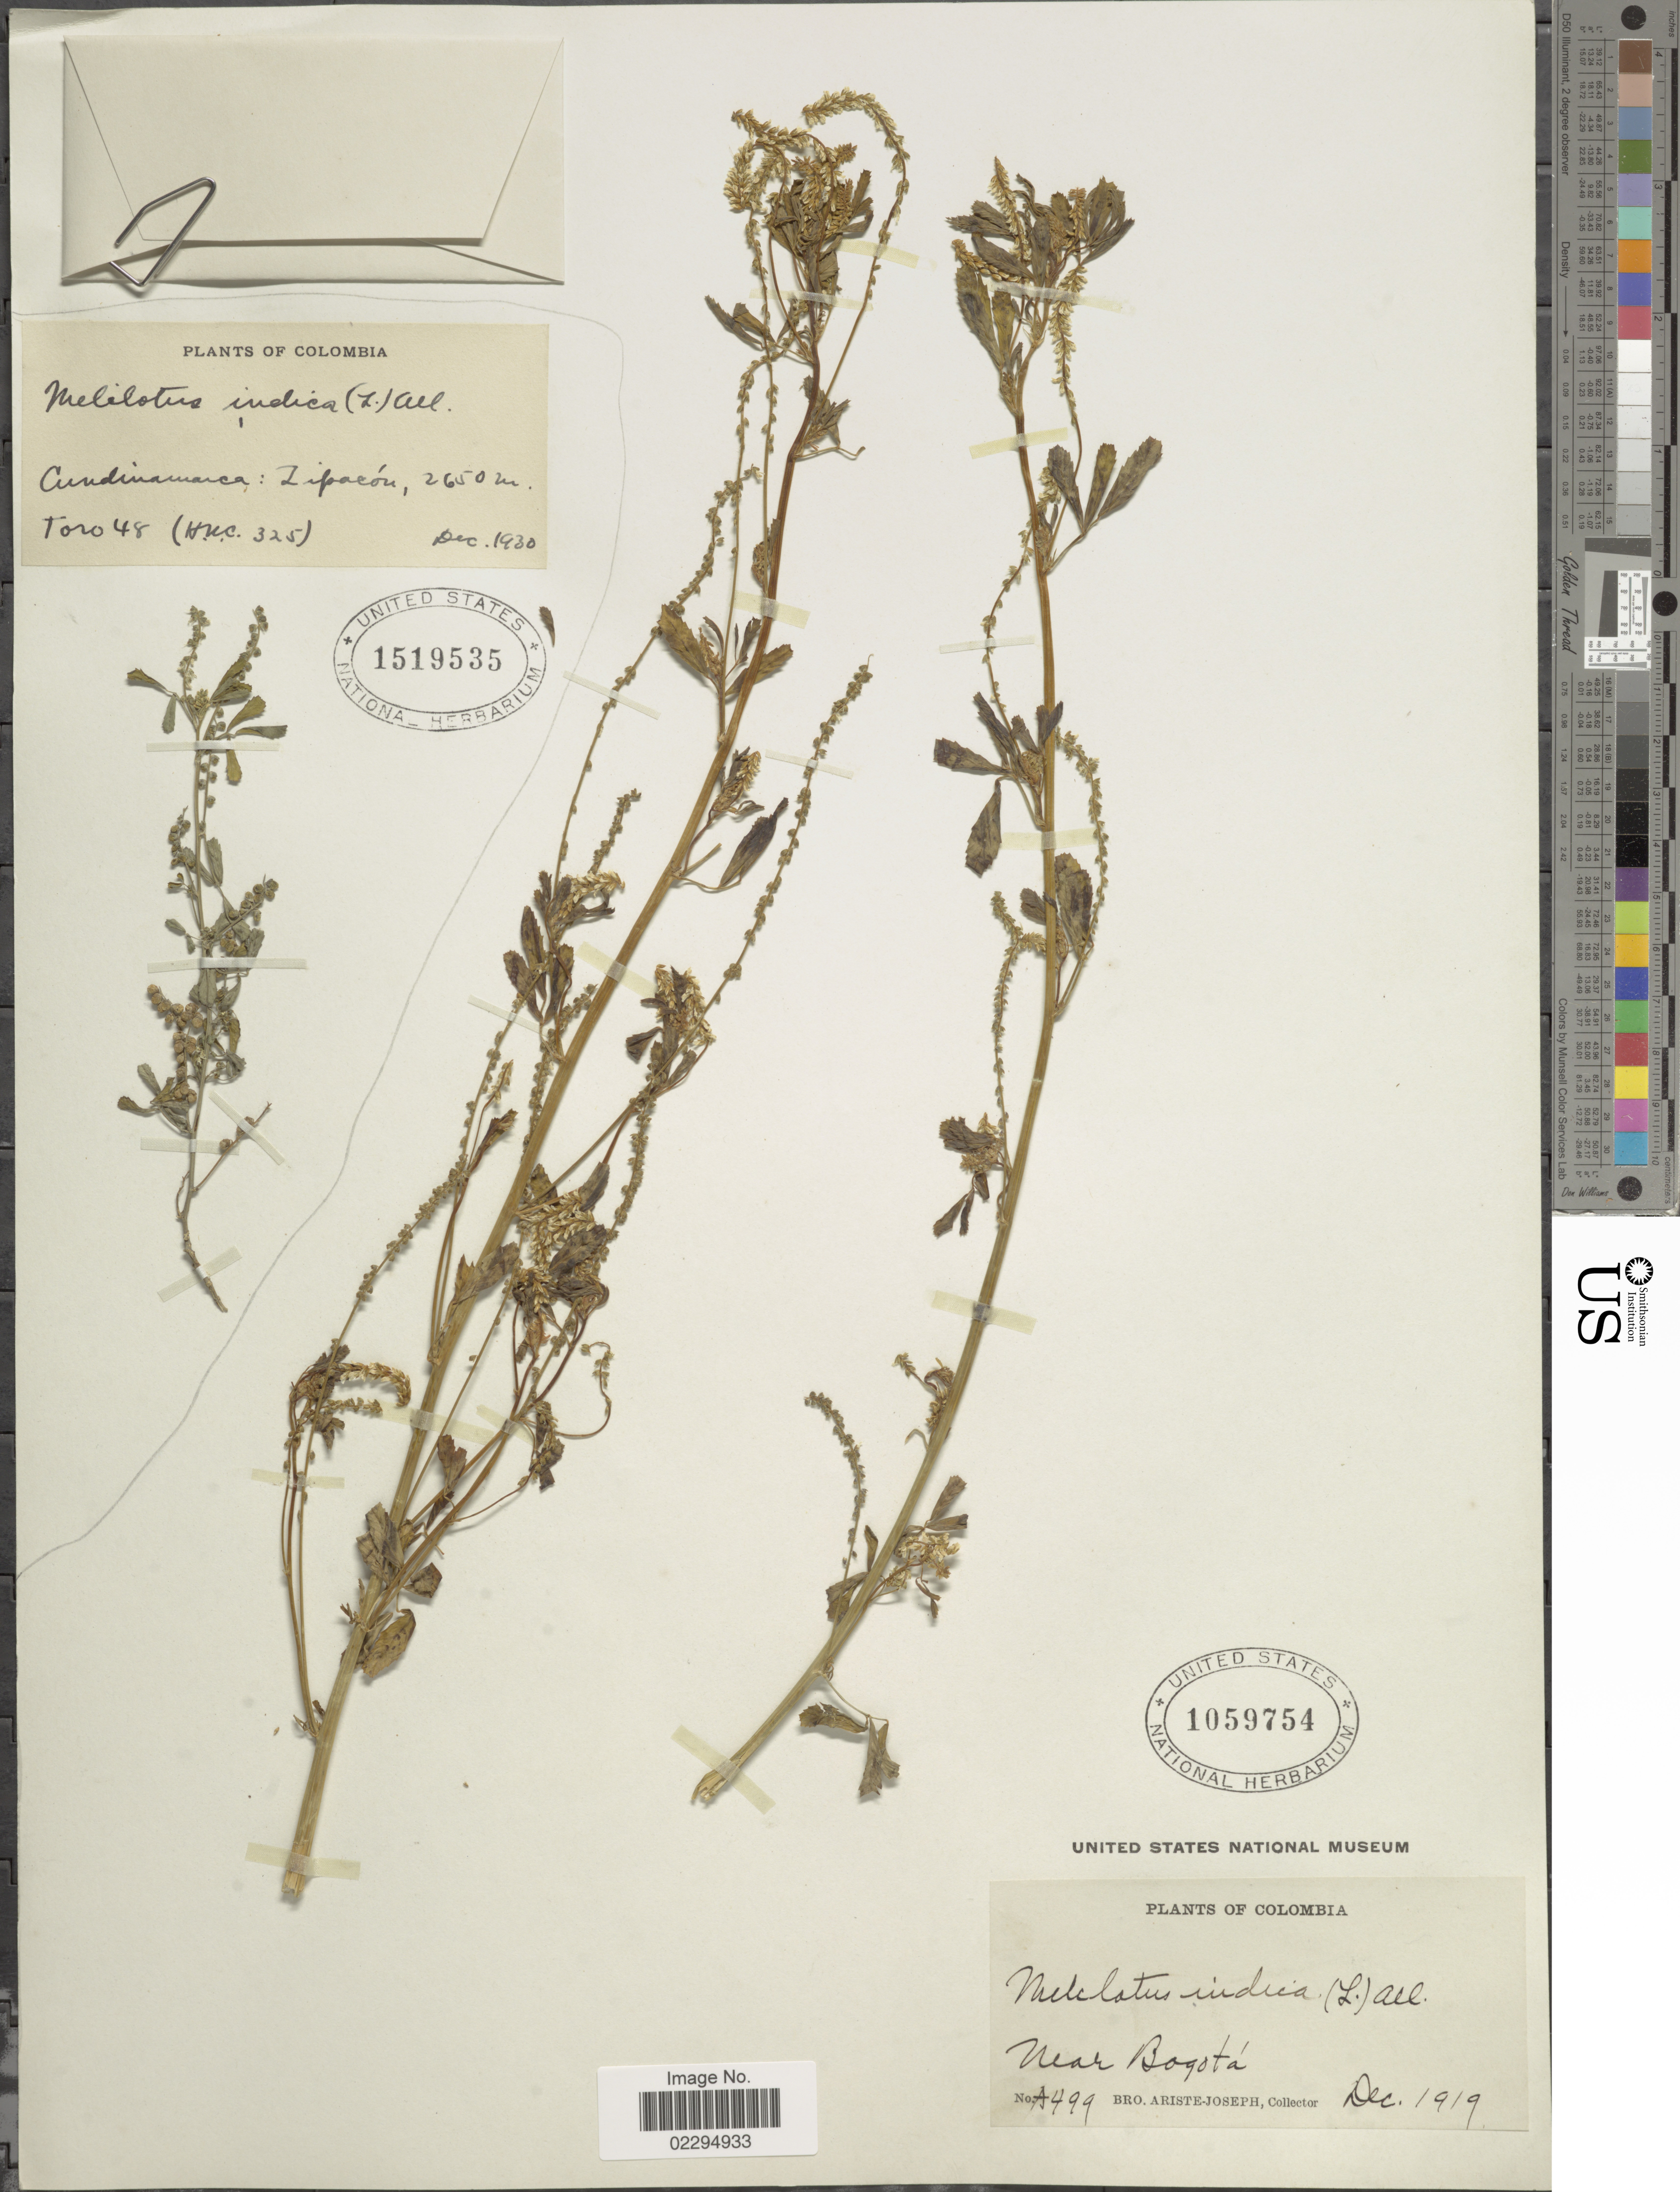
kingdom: Plantae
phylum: Tracheophyta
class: Magnoliopsida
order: Fabales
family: Fabaceae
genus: Melilotus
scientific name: Melilotus indicus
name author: (L.) All.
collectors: Bro. Ariste-Joseph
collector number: A 499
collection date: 1919-12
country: Colombia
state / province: Bogota D.C.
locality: Near Bogotá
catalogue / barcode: US 1059754